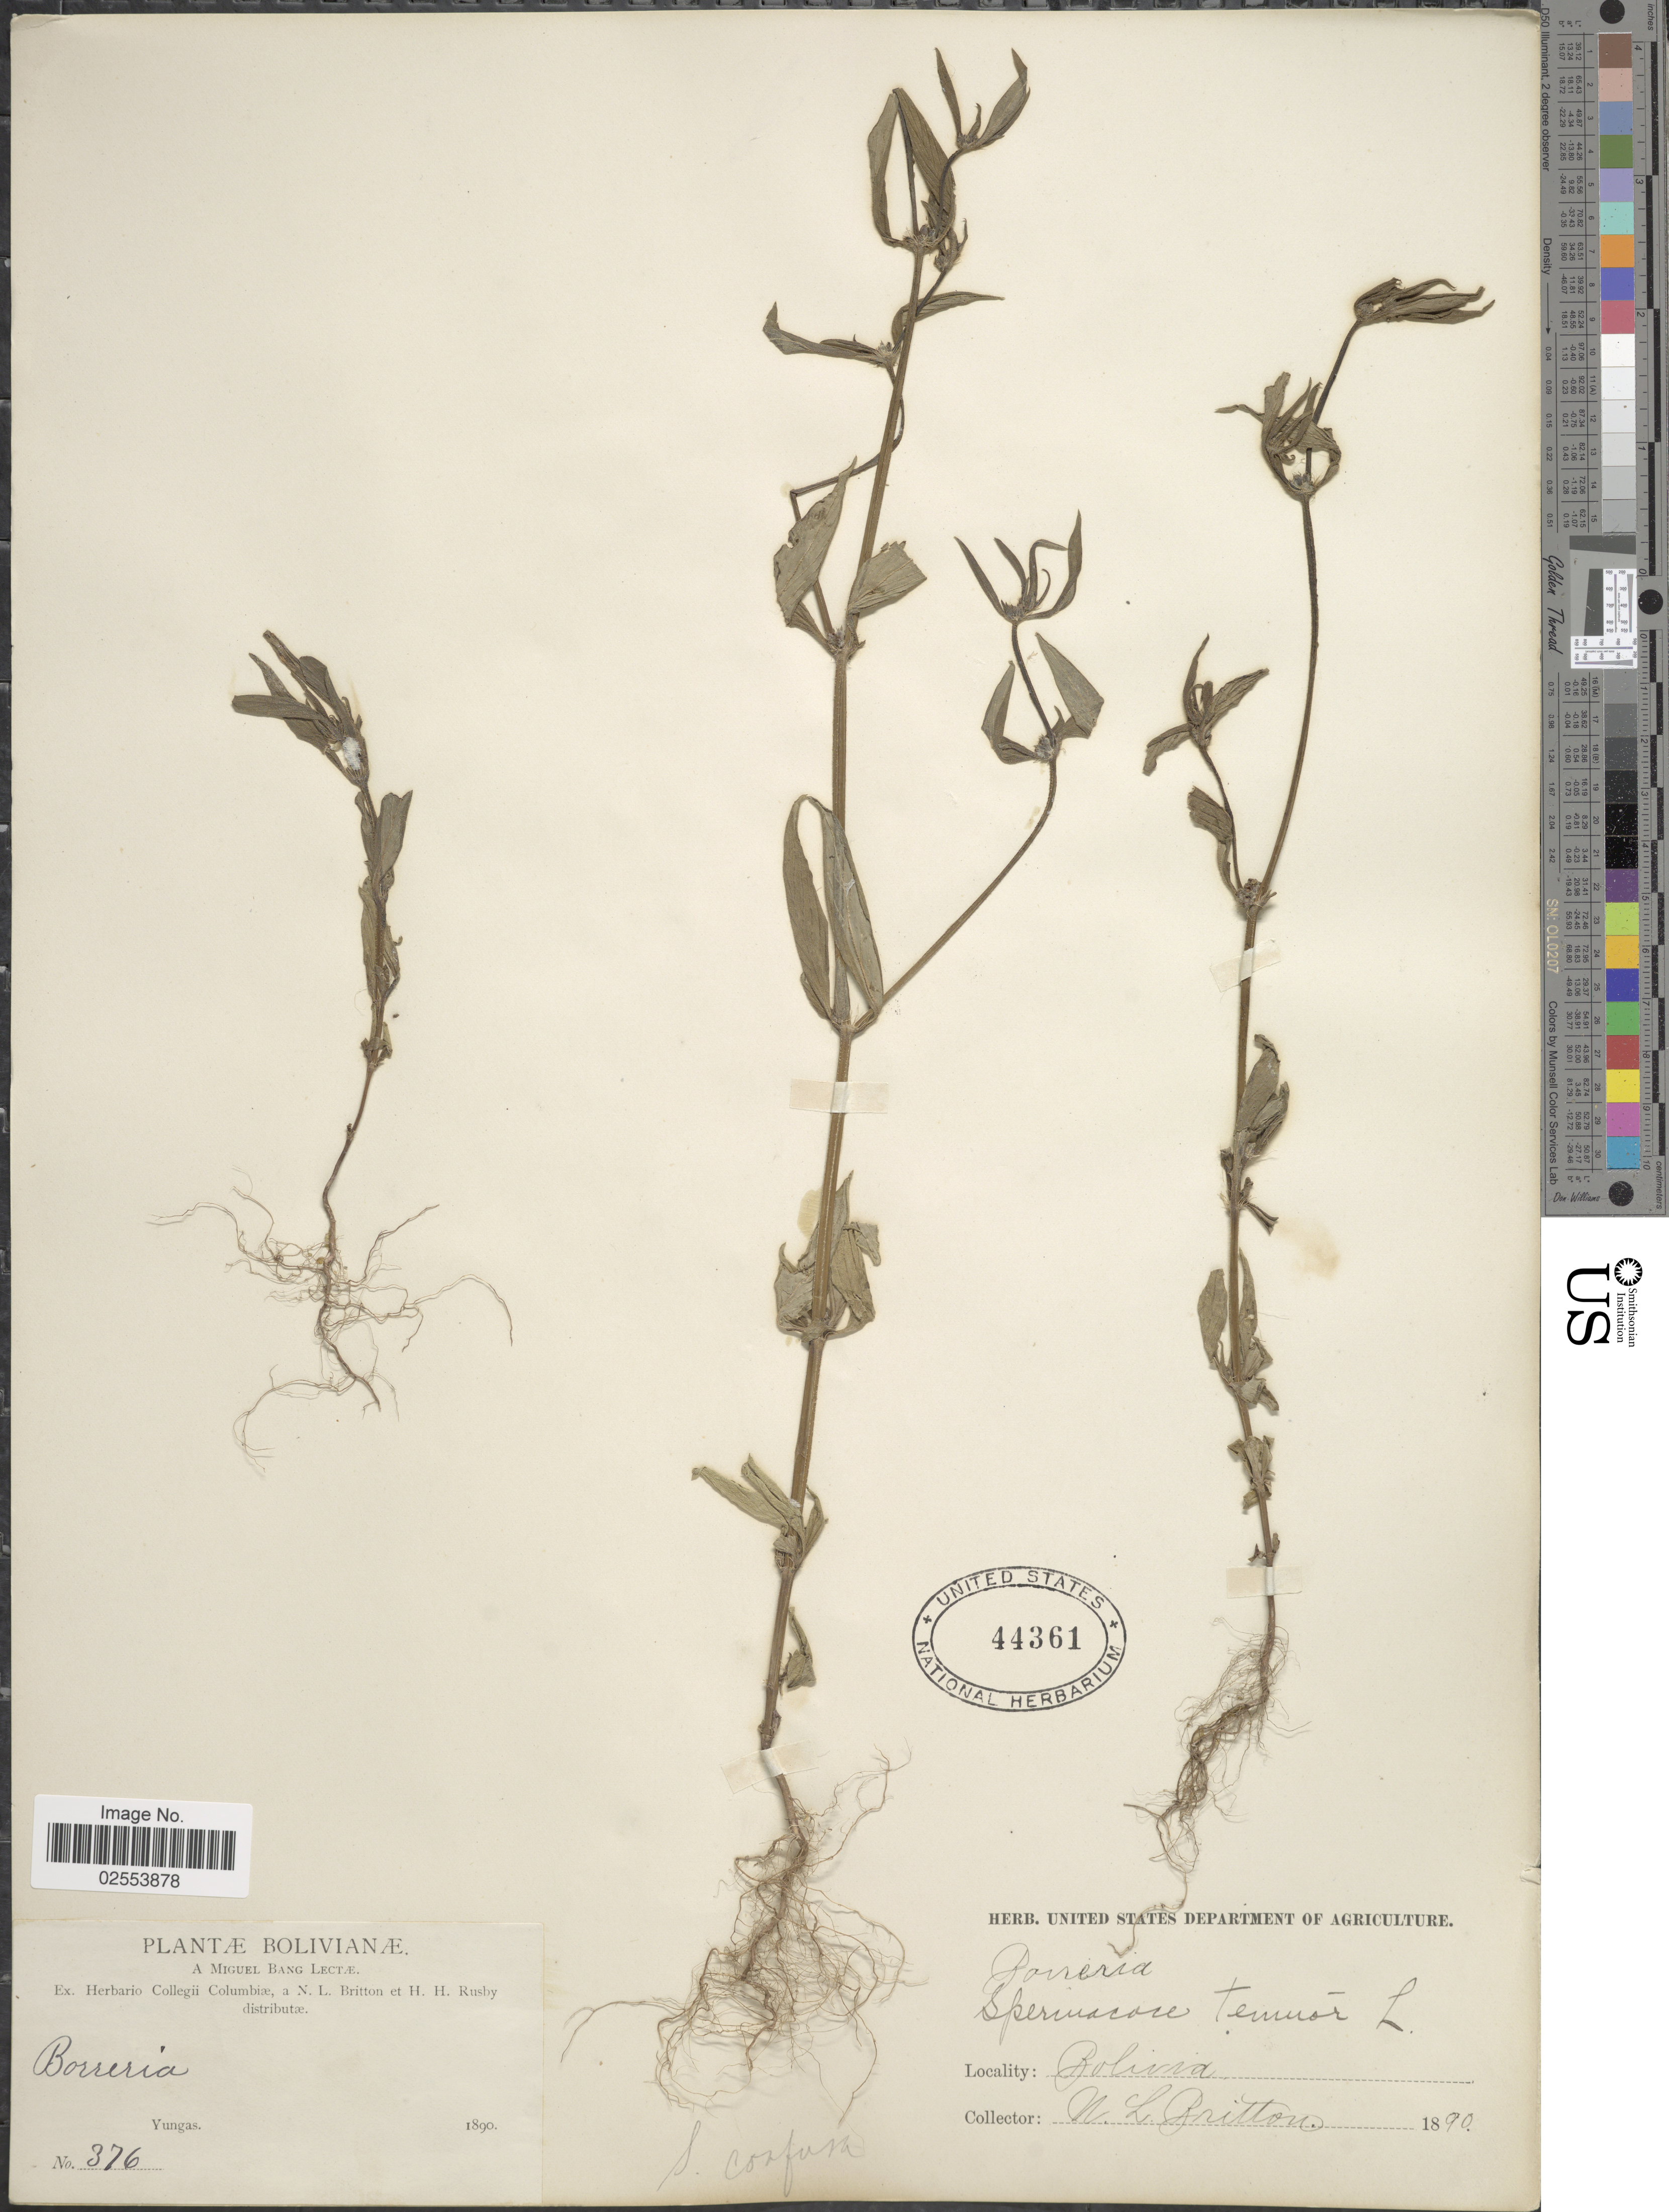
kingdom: Plantae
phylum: Tracheophyta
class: Magnoliopsida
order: Gentianales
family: Rubiaceae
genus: Spermacoce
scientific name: Spermacoce confusa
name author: Rendle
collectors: M. Bang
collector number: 376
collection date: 1890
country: Bolivia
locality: Bolivianaem Yungas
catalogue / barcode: US 44361